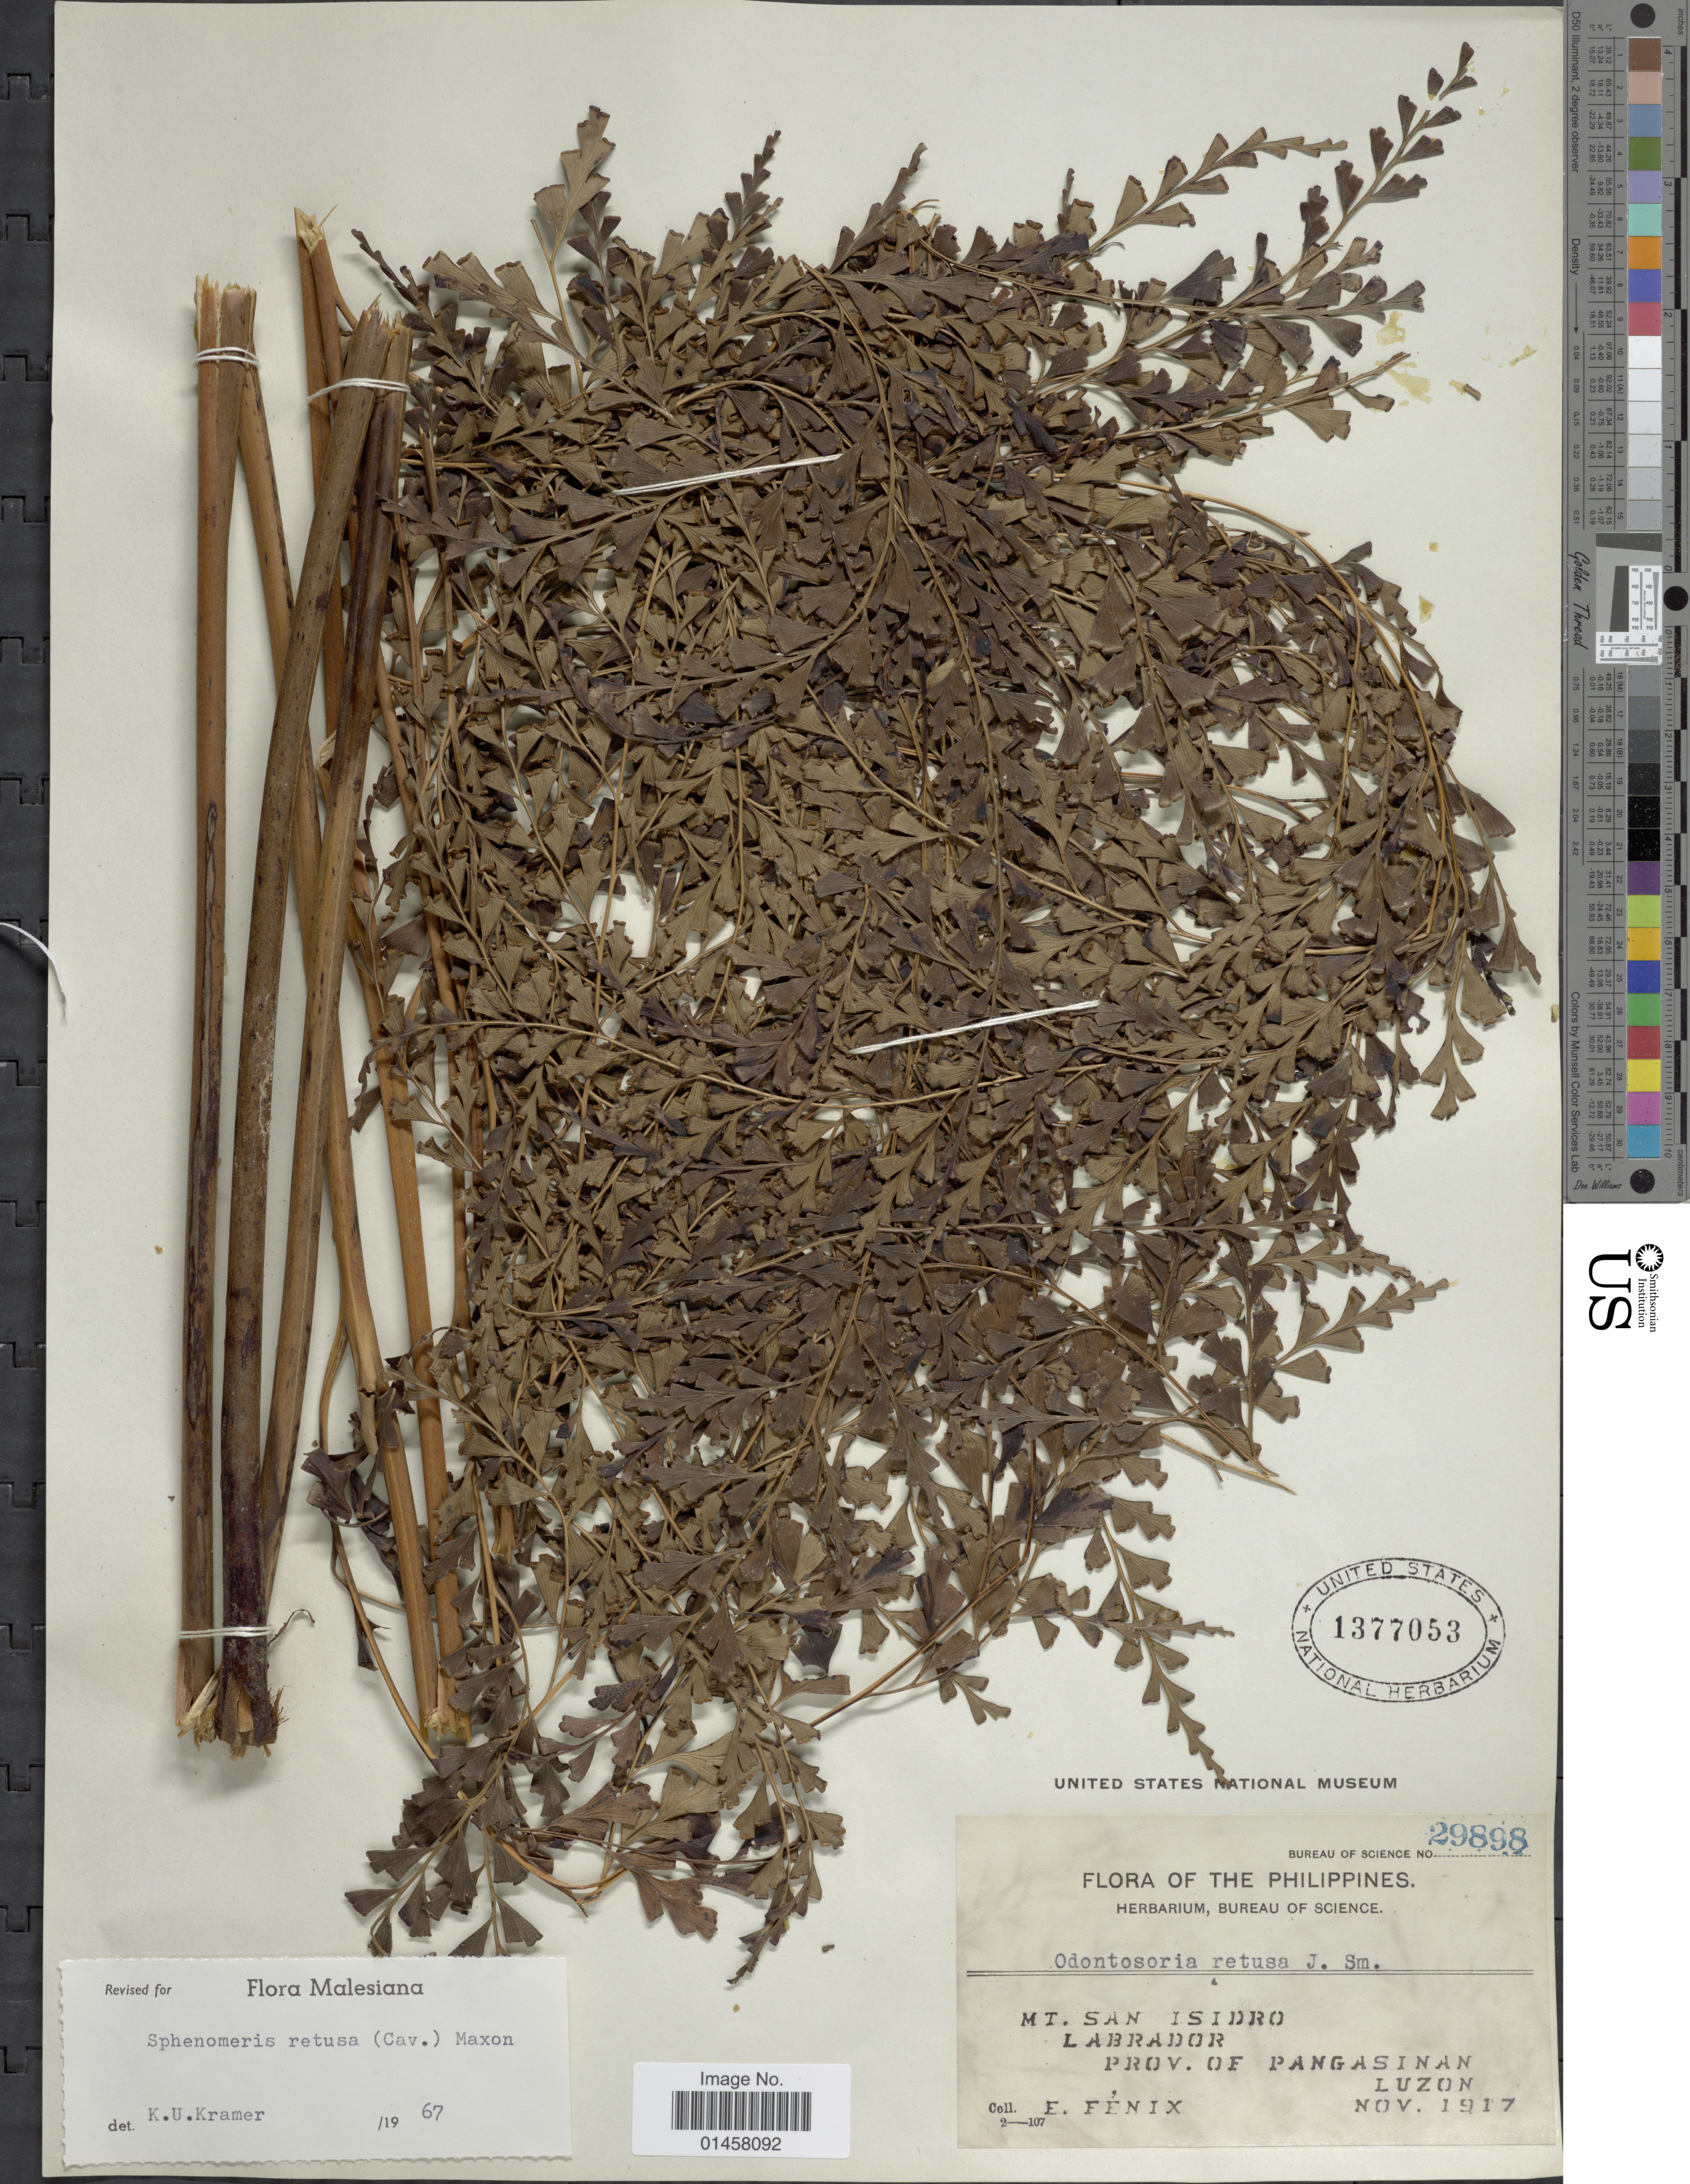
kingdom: Plantae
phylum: Tracheophyta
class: Polypodiopsida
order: Polypodiales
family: Lindsaeaceae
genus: Sphenomeris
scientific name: Sphenomeris retusa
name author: (Cav.) Maxim.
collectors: E. Fénix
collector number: Bureau of Science 29898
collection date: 1917-11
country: Philippines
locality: Mt. San Isidoro, Labrador, Prov. of Pangasinan, Luzon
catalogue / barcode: US 1377053